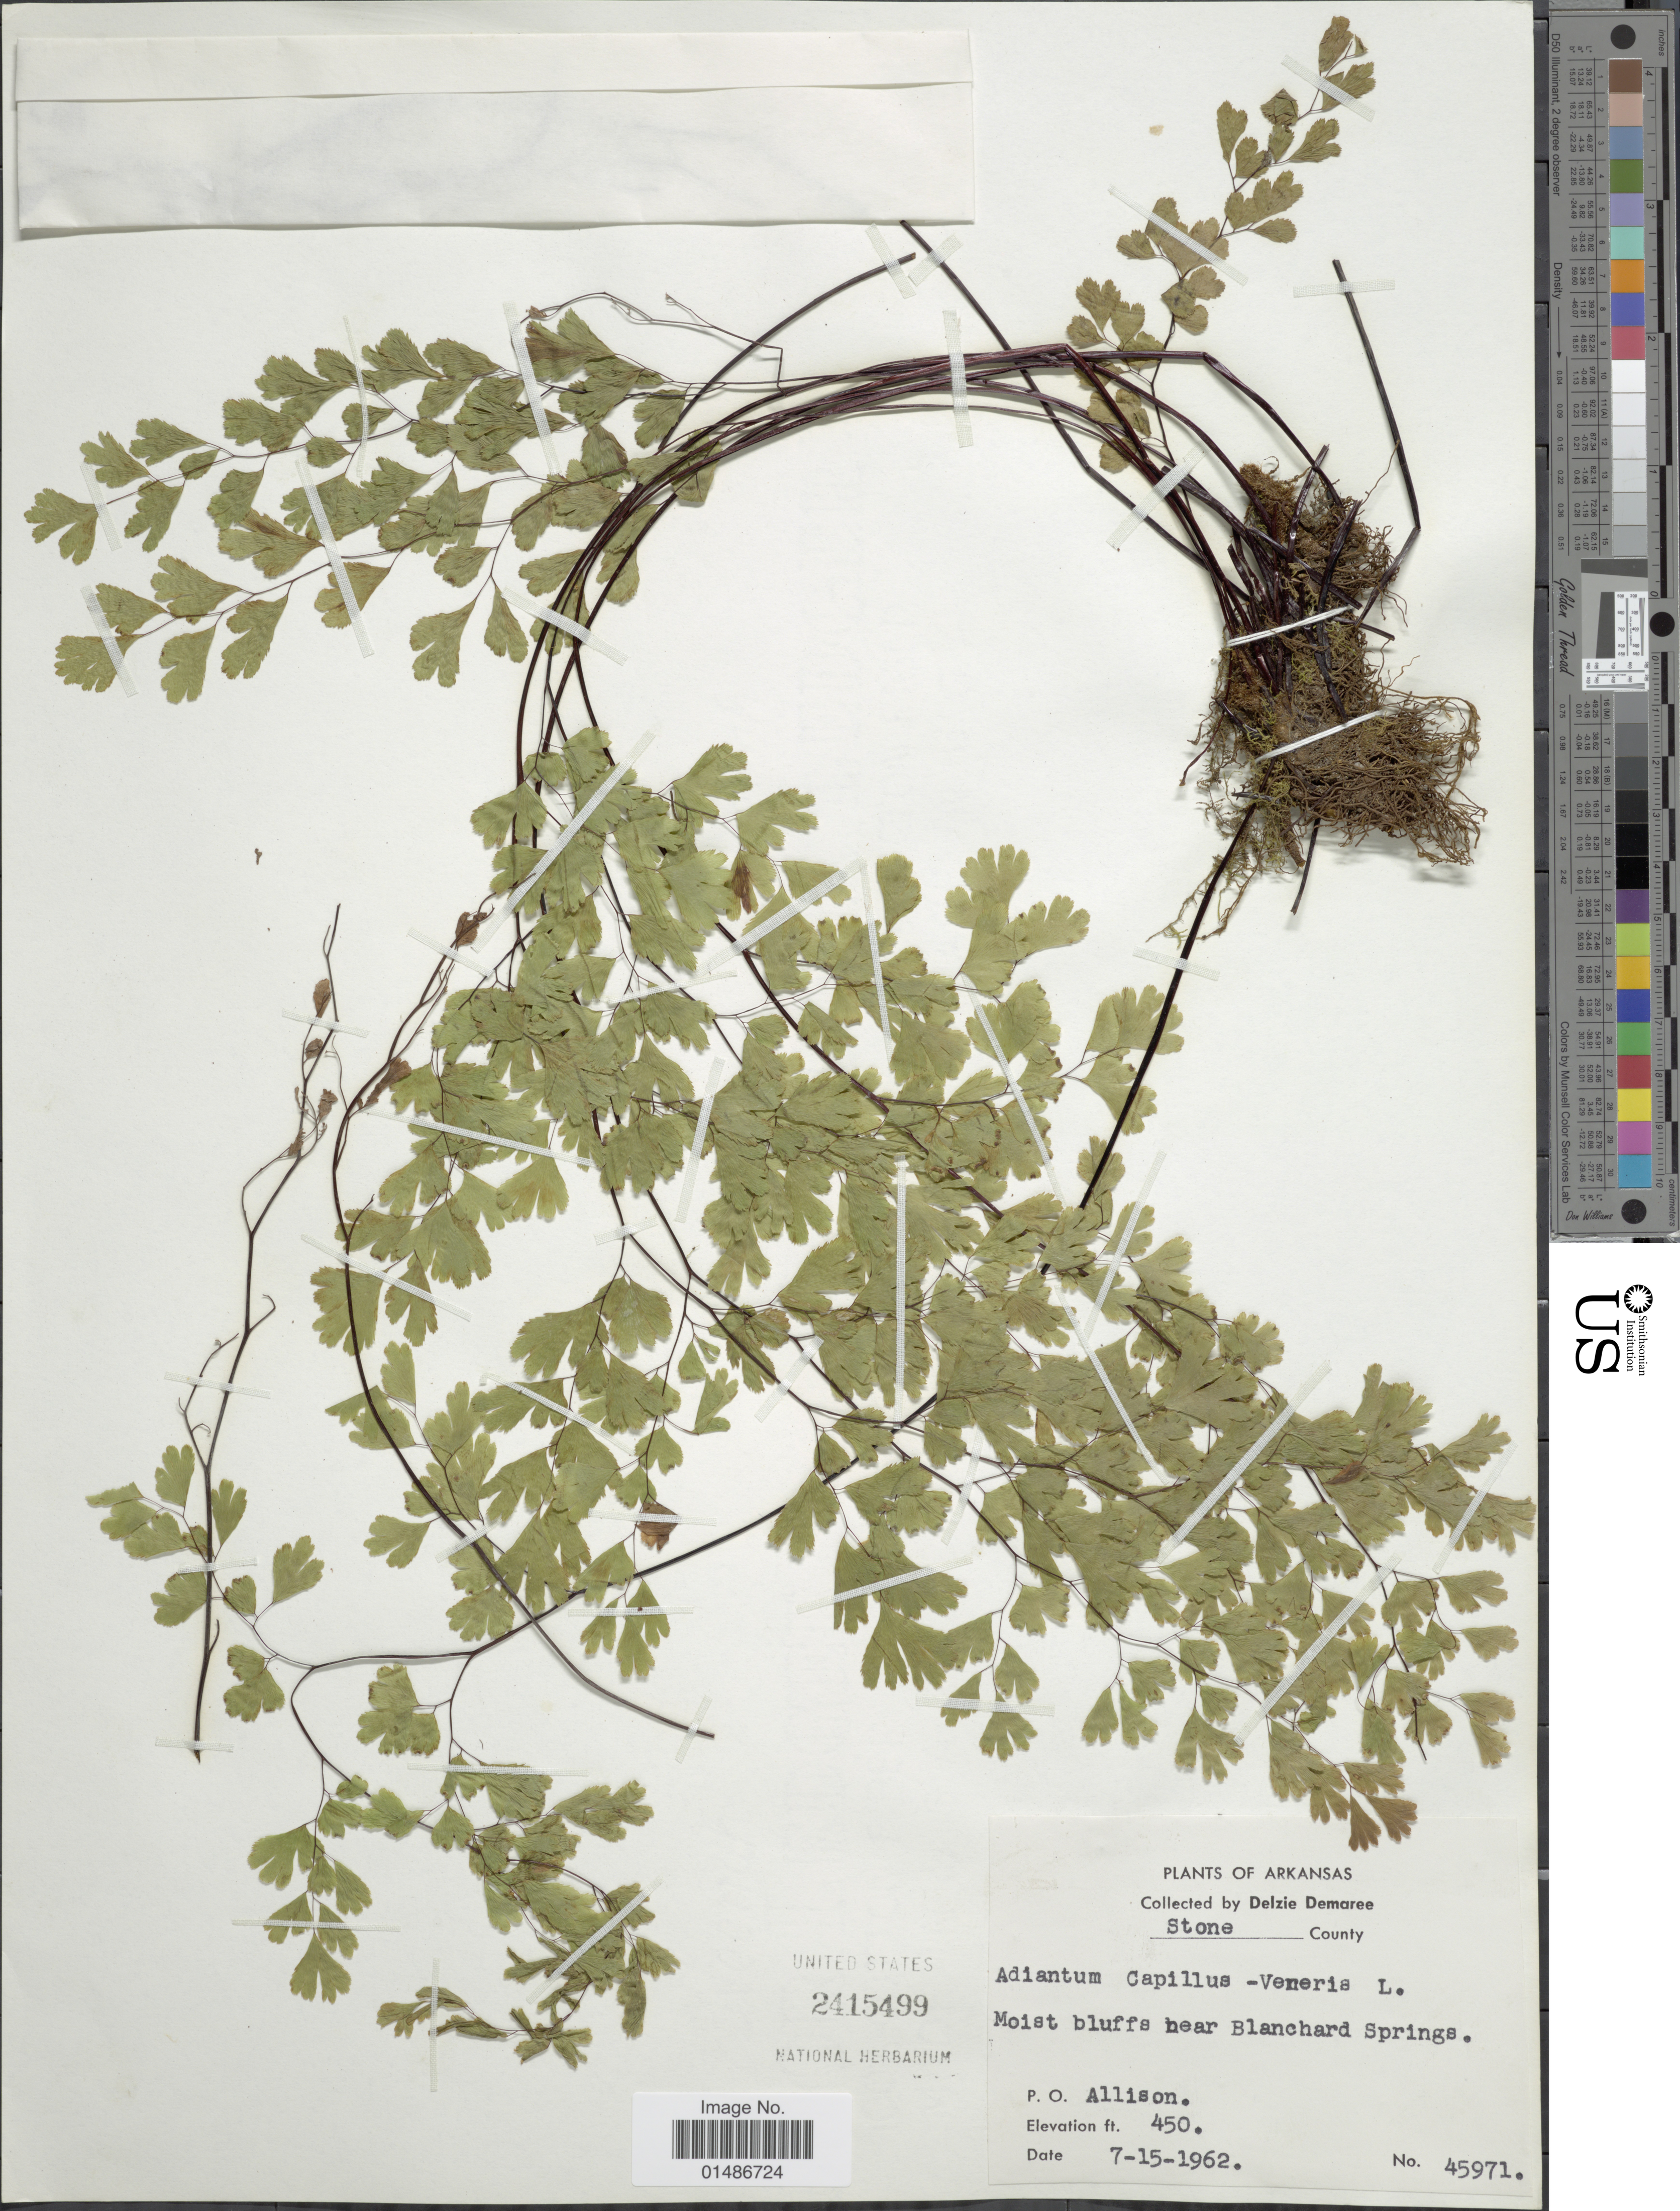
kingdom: Plantae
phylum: Tracheophyta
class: Polypodiopsida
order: Polypodiales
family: Pteridaceae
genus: Adiantum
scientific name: Adiantum capillus-veneris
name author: L.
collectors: D. Demaree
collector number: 45971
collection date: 1962-07-15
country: United States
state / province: Arkansas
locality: Stone County. Moist bluffs near Blanchard Springs. P.O. Allison.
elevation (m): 137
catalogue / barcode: US 2415499